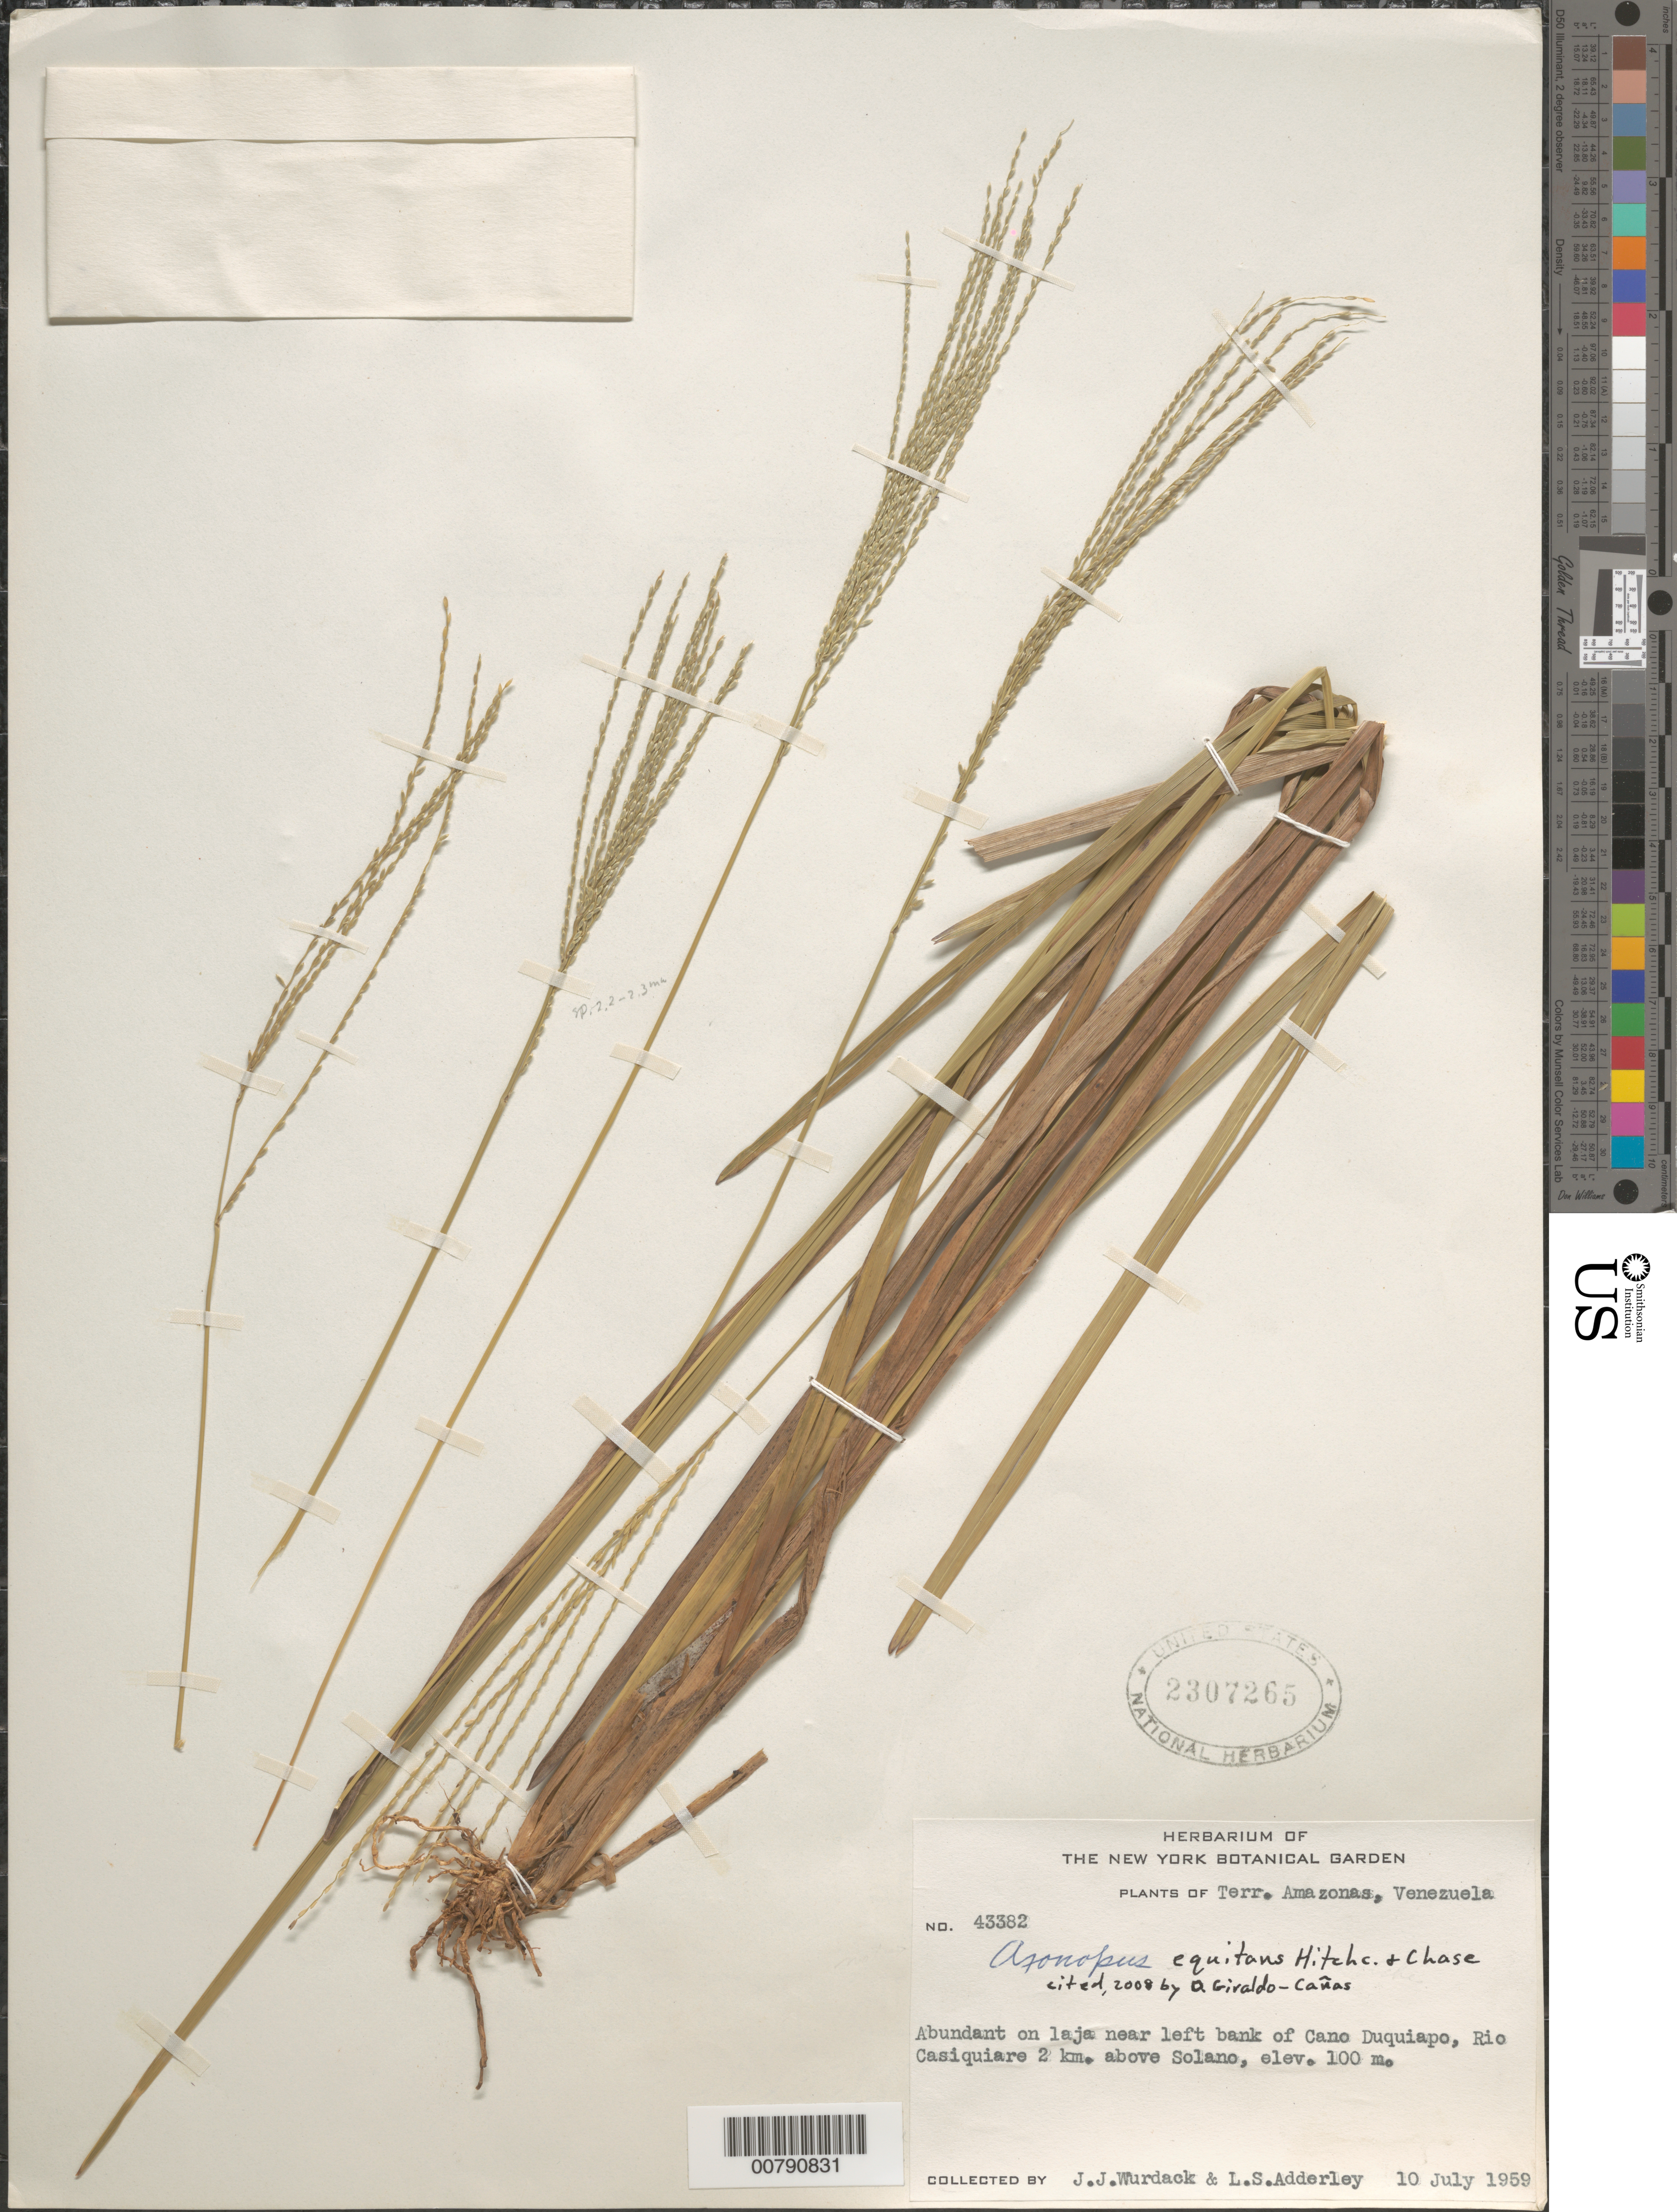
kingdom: Plantae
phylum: Tracheophyta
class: Liliopsida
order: Poales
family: Poaceae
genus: Axonopus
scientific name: Axonopus equitans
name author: Hitchc. & Chase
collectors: J. J. Wurdack & L. S. Adderley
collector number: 43382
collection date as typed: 10-Jul-59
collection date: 1959-07-10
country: Venezuela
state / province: Amazonas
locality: Río Casiquiare, near left bank of Caño Duquiapo (2km above Solano)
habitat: Laja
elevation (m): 100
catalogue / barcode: US 2307265